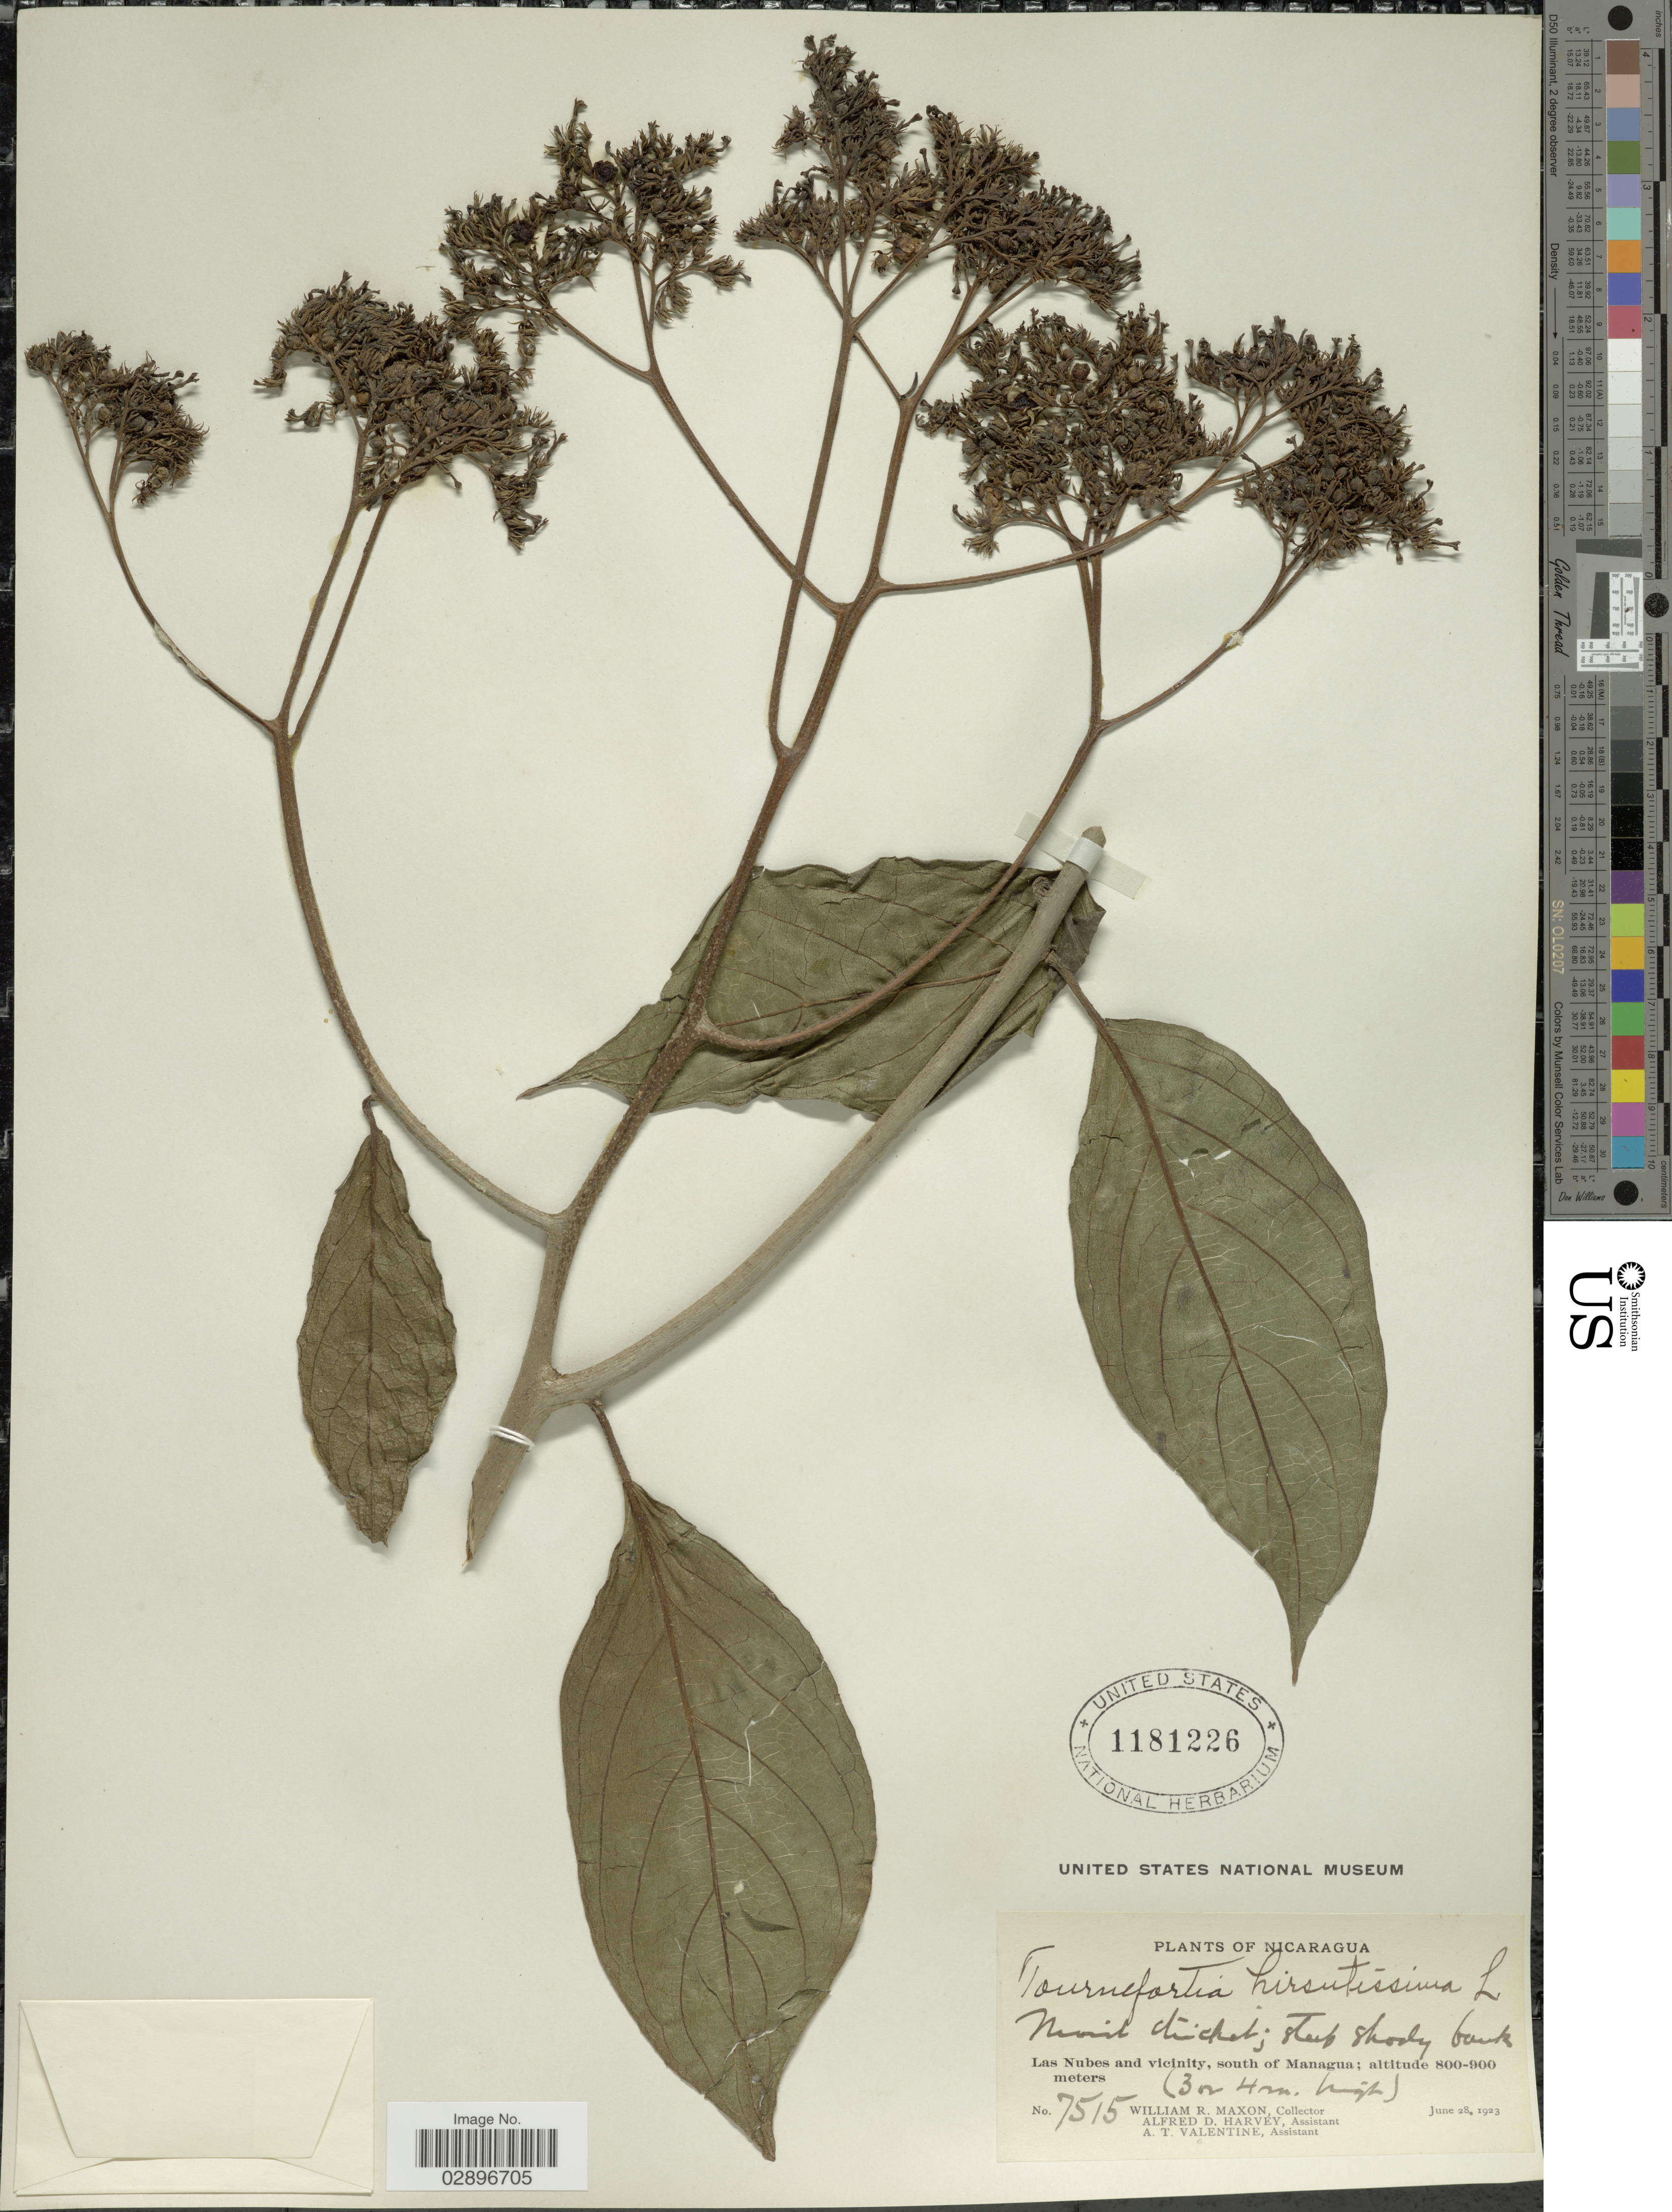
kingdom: Plantae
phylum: Tracheophyta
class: Magnoliopsida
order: Boraginales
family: Heliotropiaceae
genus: Tournefortia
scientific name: Tournefortia hirsutissima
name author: L.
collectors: W. R. Maxon, A. D. Harvey & A. Valentine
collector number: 7515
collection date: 1923-06-28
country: Nicaragua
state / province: Managua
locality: Las Nubes and vicinity, south of Managua.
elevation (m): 800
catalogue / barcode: US 1181226